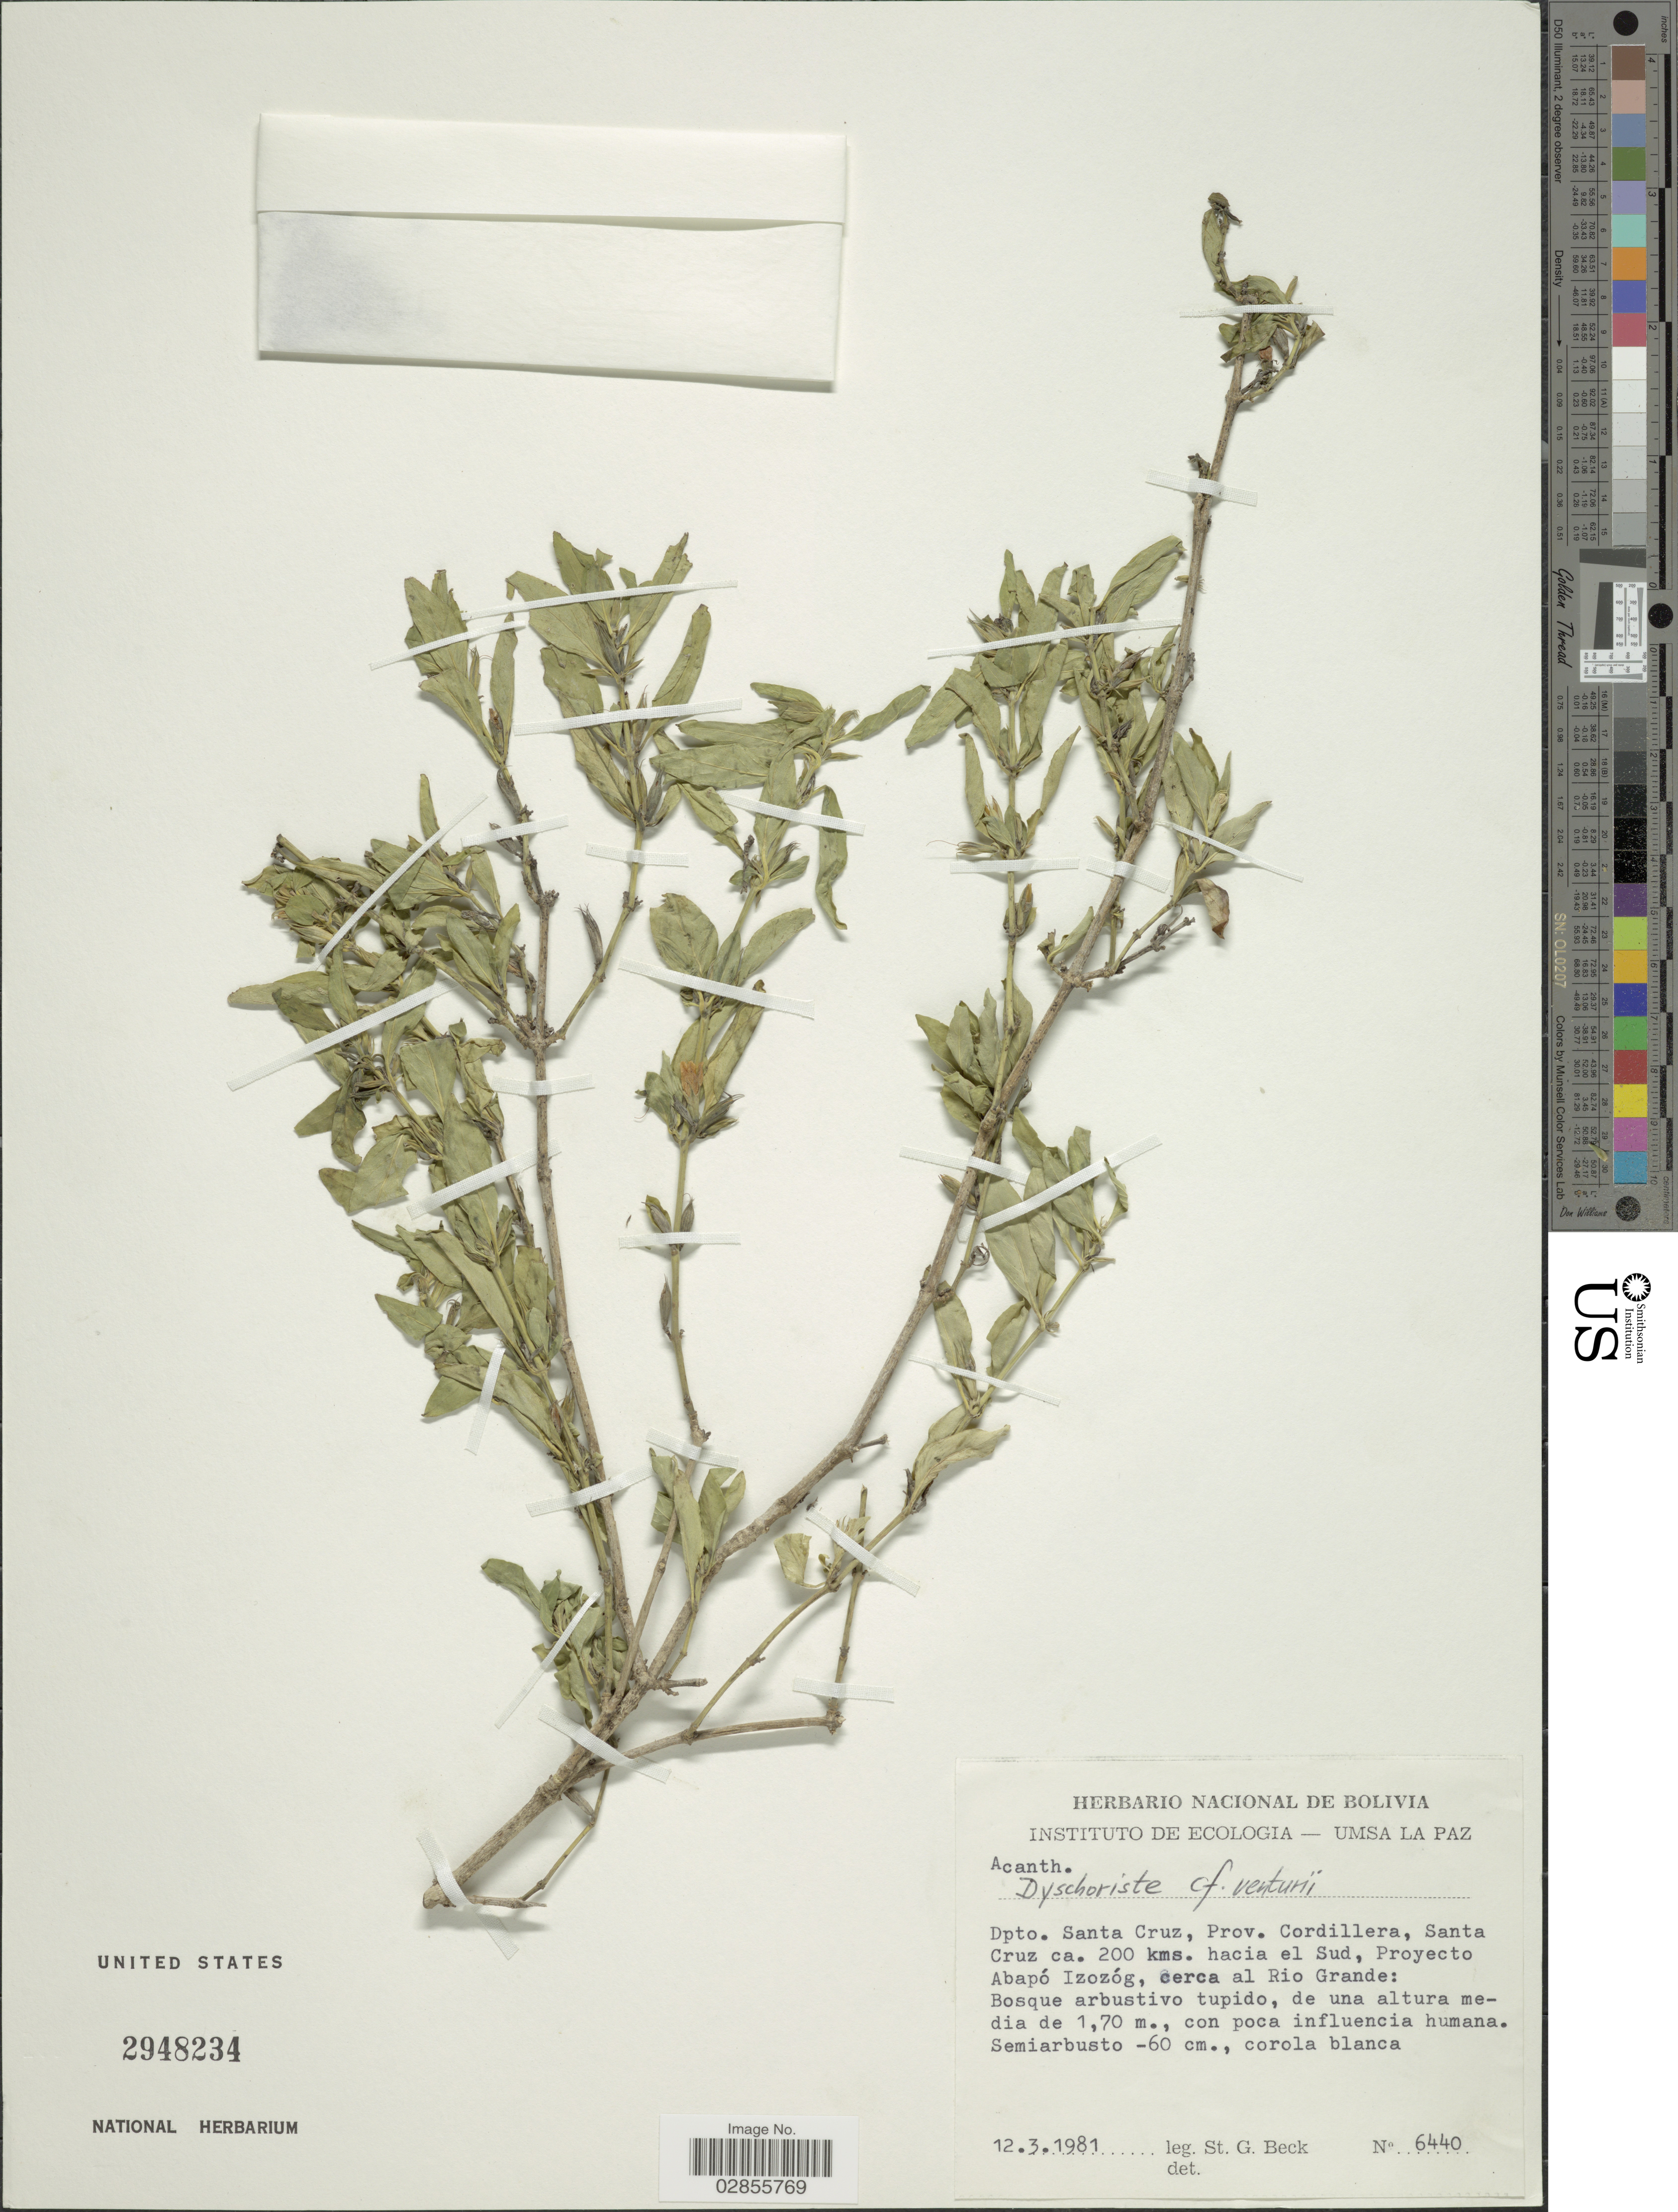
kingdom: Plantae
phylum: Tracheophyta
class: Magnoliopsida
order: Lamiales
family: Acanthaceae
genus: Dyschoriste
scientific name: Dyschoriste venturii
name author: Leonard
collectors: S. Beck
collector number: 6440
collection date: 1981-03-12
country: Bolivia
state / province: Santa Cruz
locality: Dpto. Santa Cruz, Prov. Cordillera, Santa Cruz ca 200 kms. hacia el Sud, Proyecto Abapó Izozóg, cerca al Rio Grande.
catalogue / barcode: US 2948234